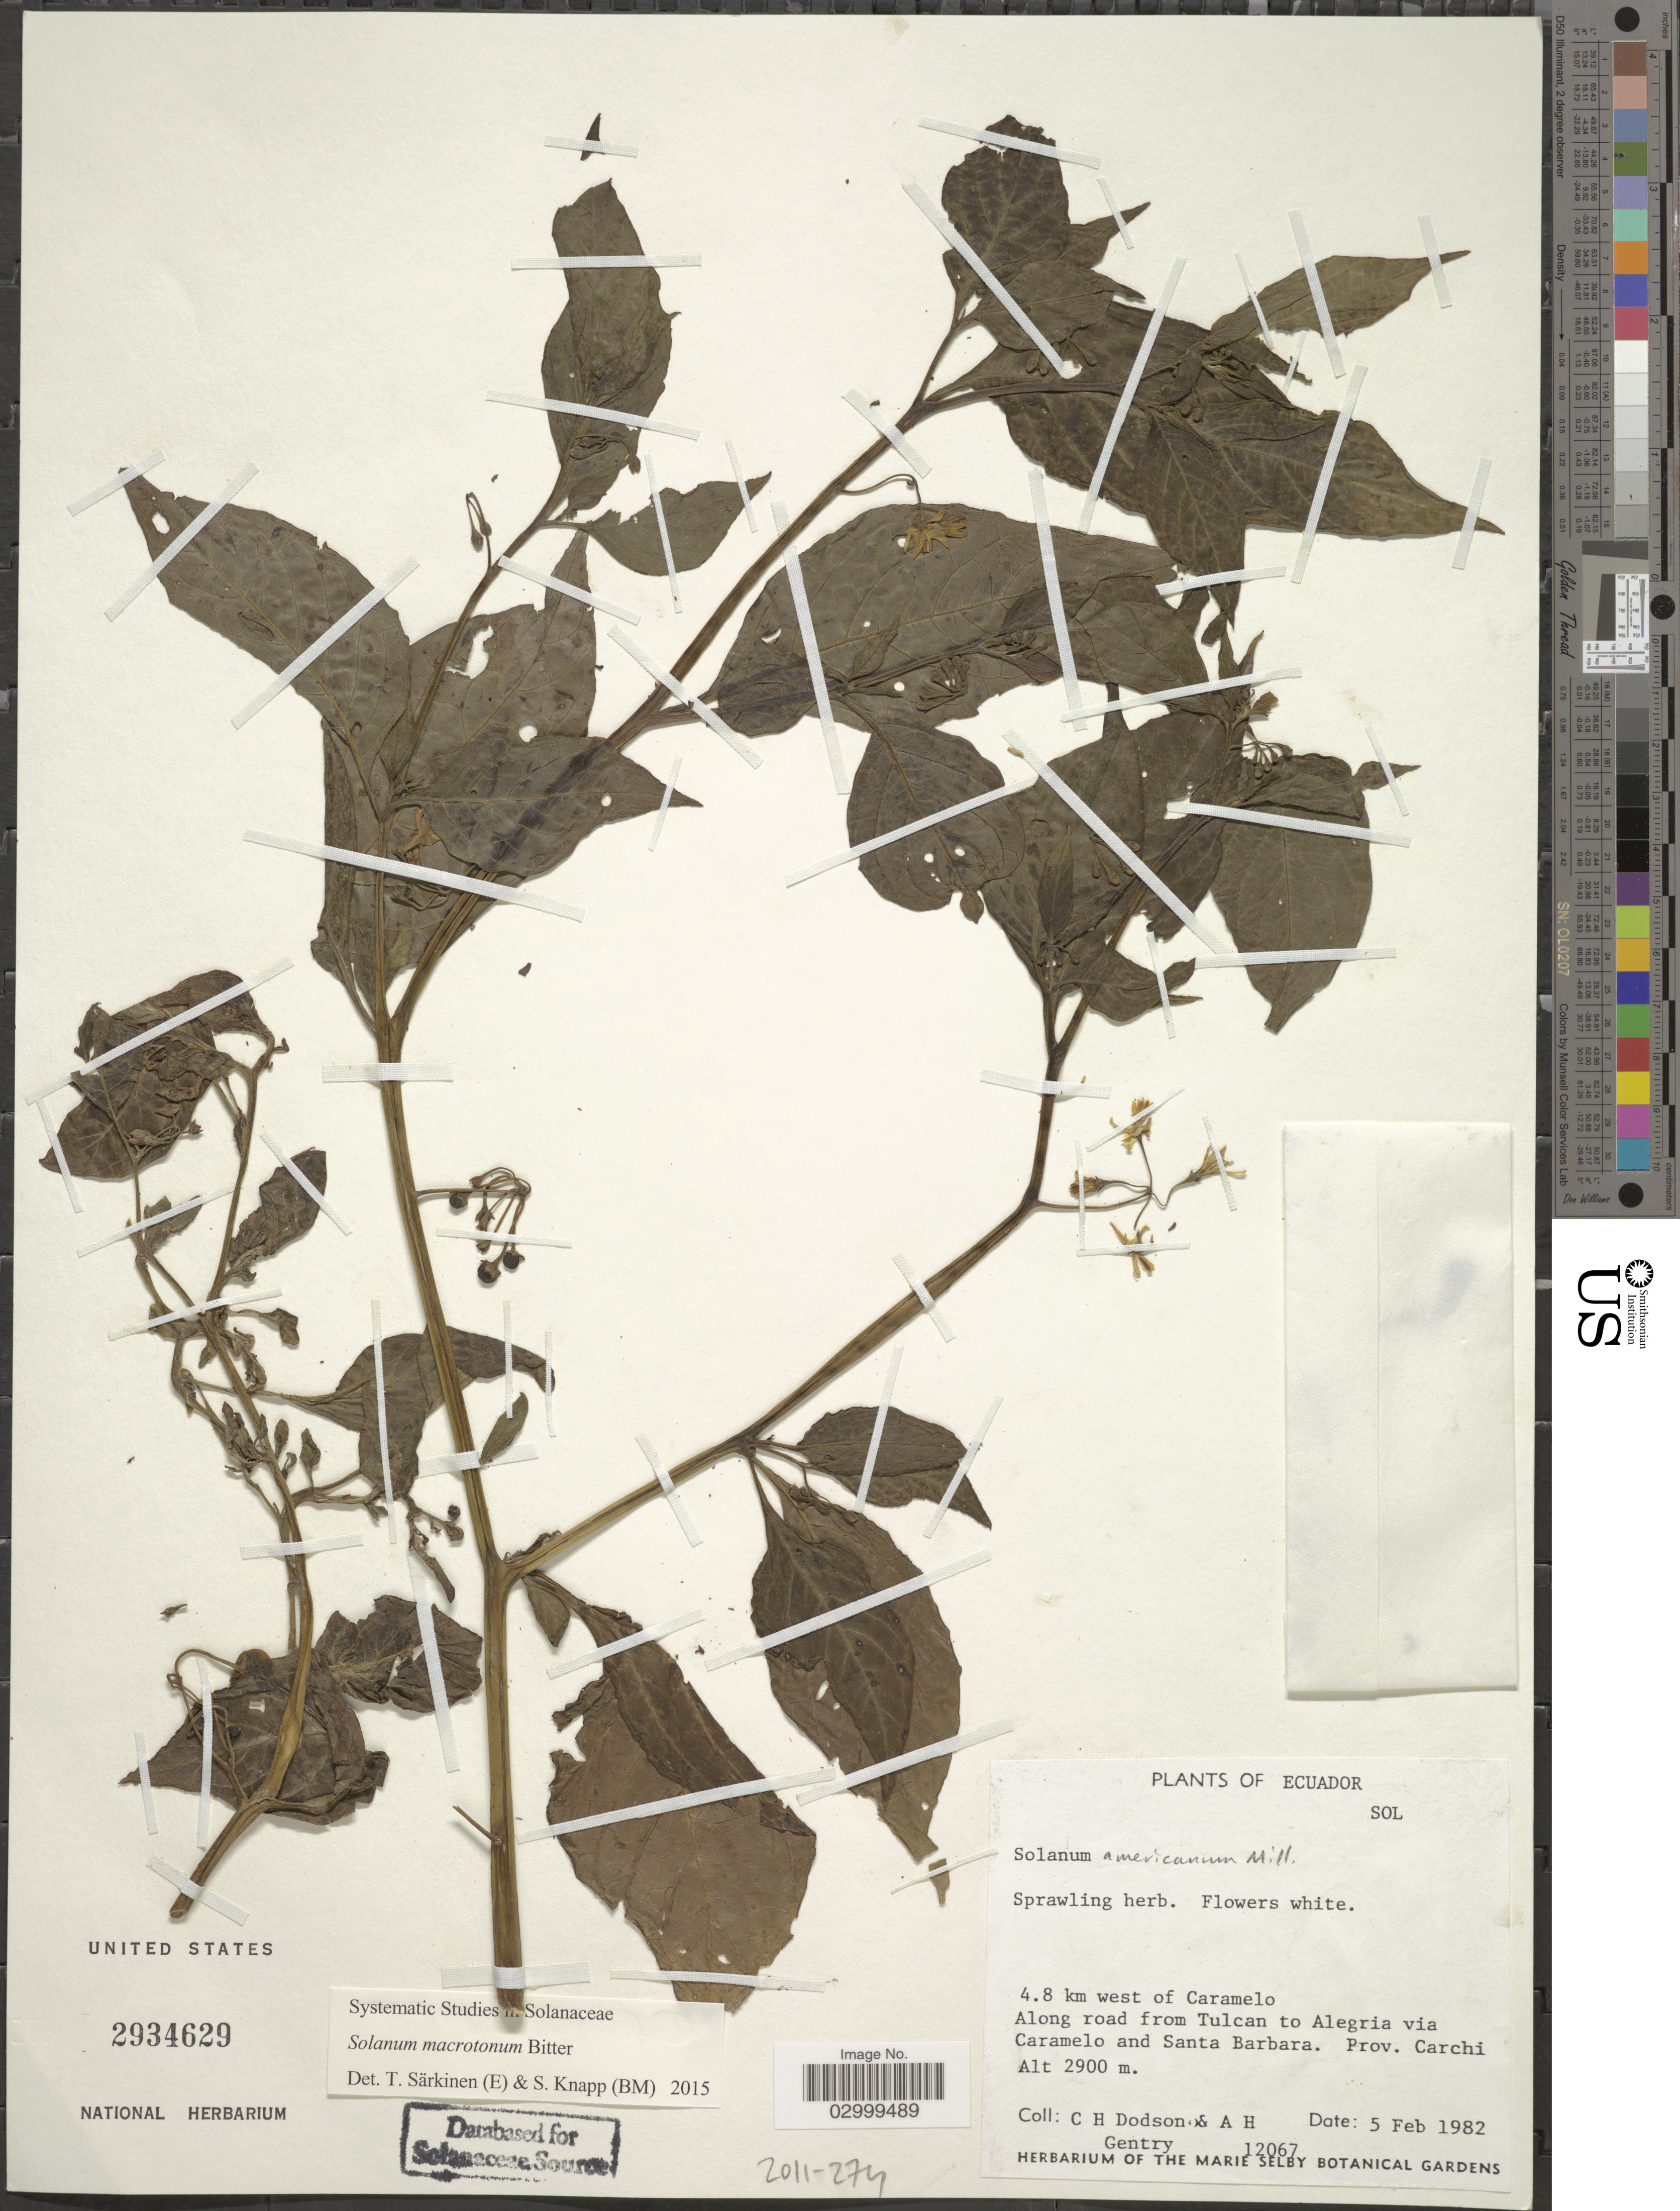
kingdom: Plantae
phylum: Tracheophyta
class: Magnoliopsida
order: Solanales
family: Solanaceae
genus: Solanum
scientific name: Solanum macrotonum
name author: Bitter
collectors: C. H. Dodson & A. H. Gentry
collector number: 12067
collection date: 1982-02-05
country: Ecuador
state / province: Carchi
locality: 4.8 km west of Caramelo. Along road from Tulcan to Alegria via Caramelo and Santa Barbara.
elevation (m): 2900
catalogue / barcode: US 2934629